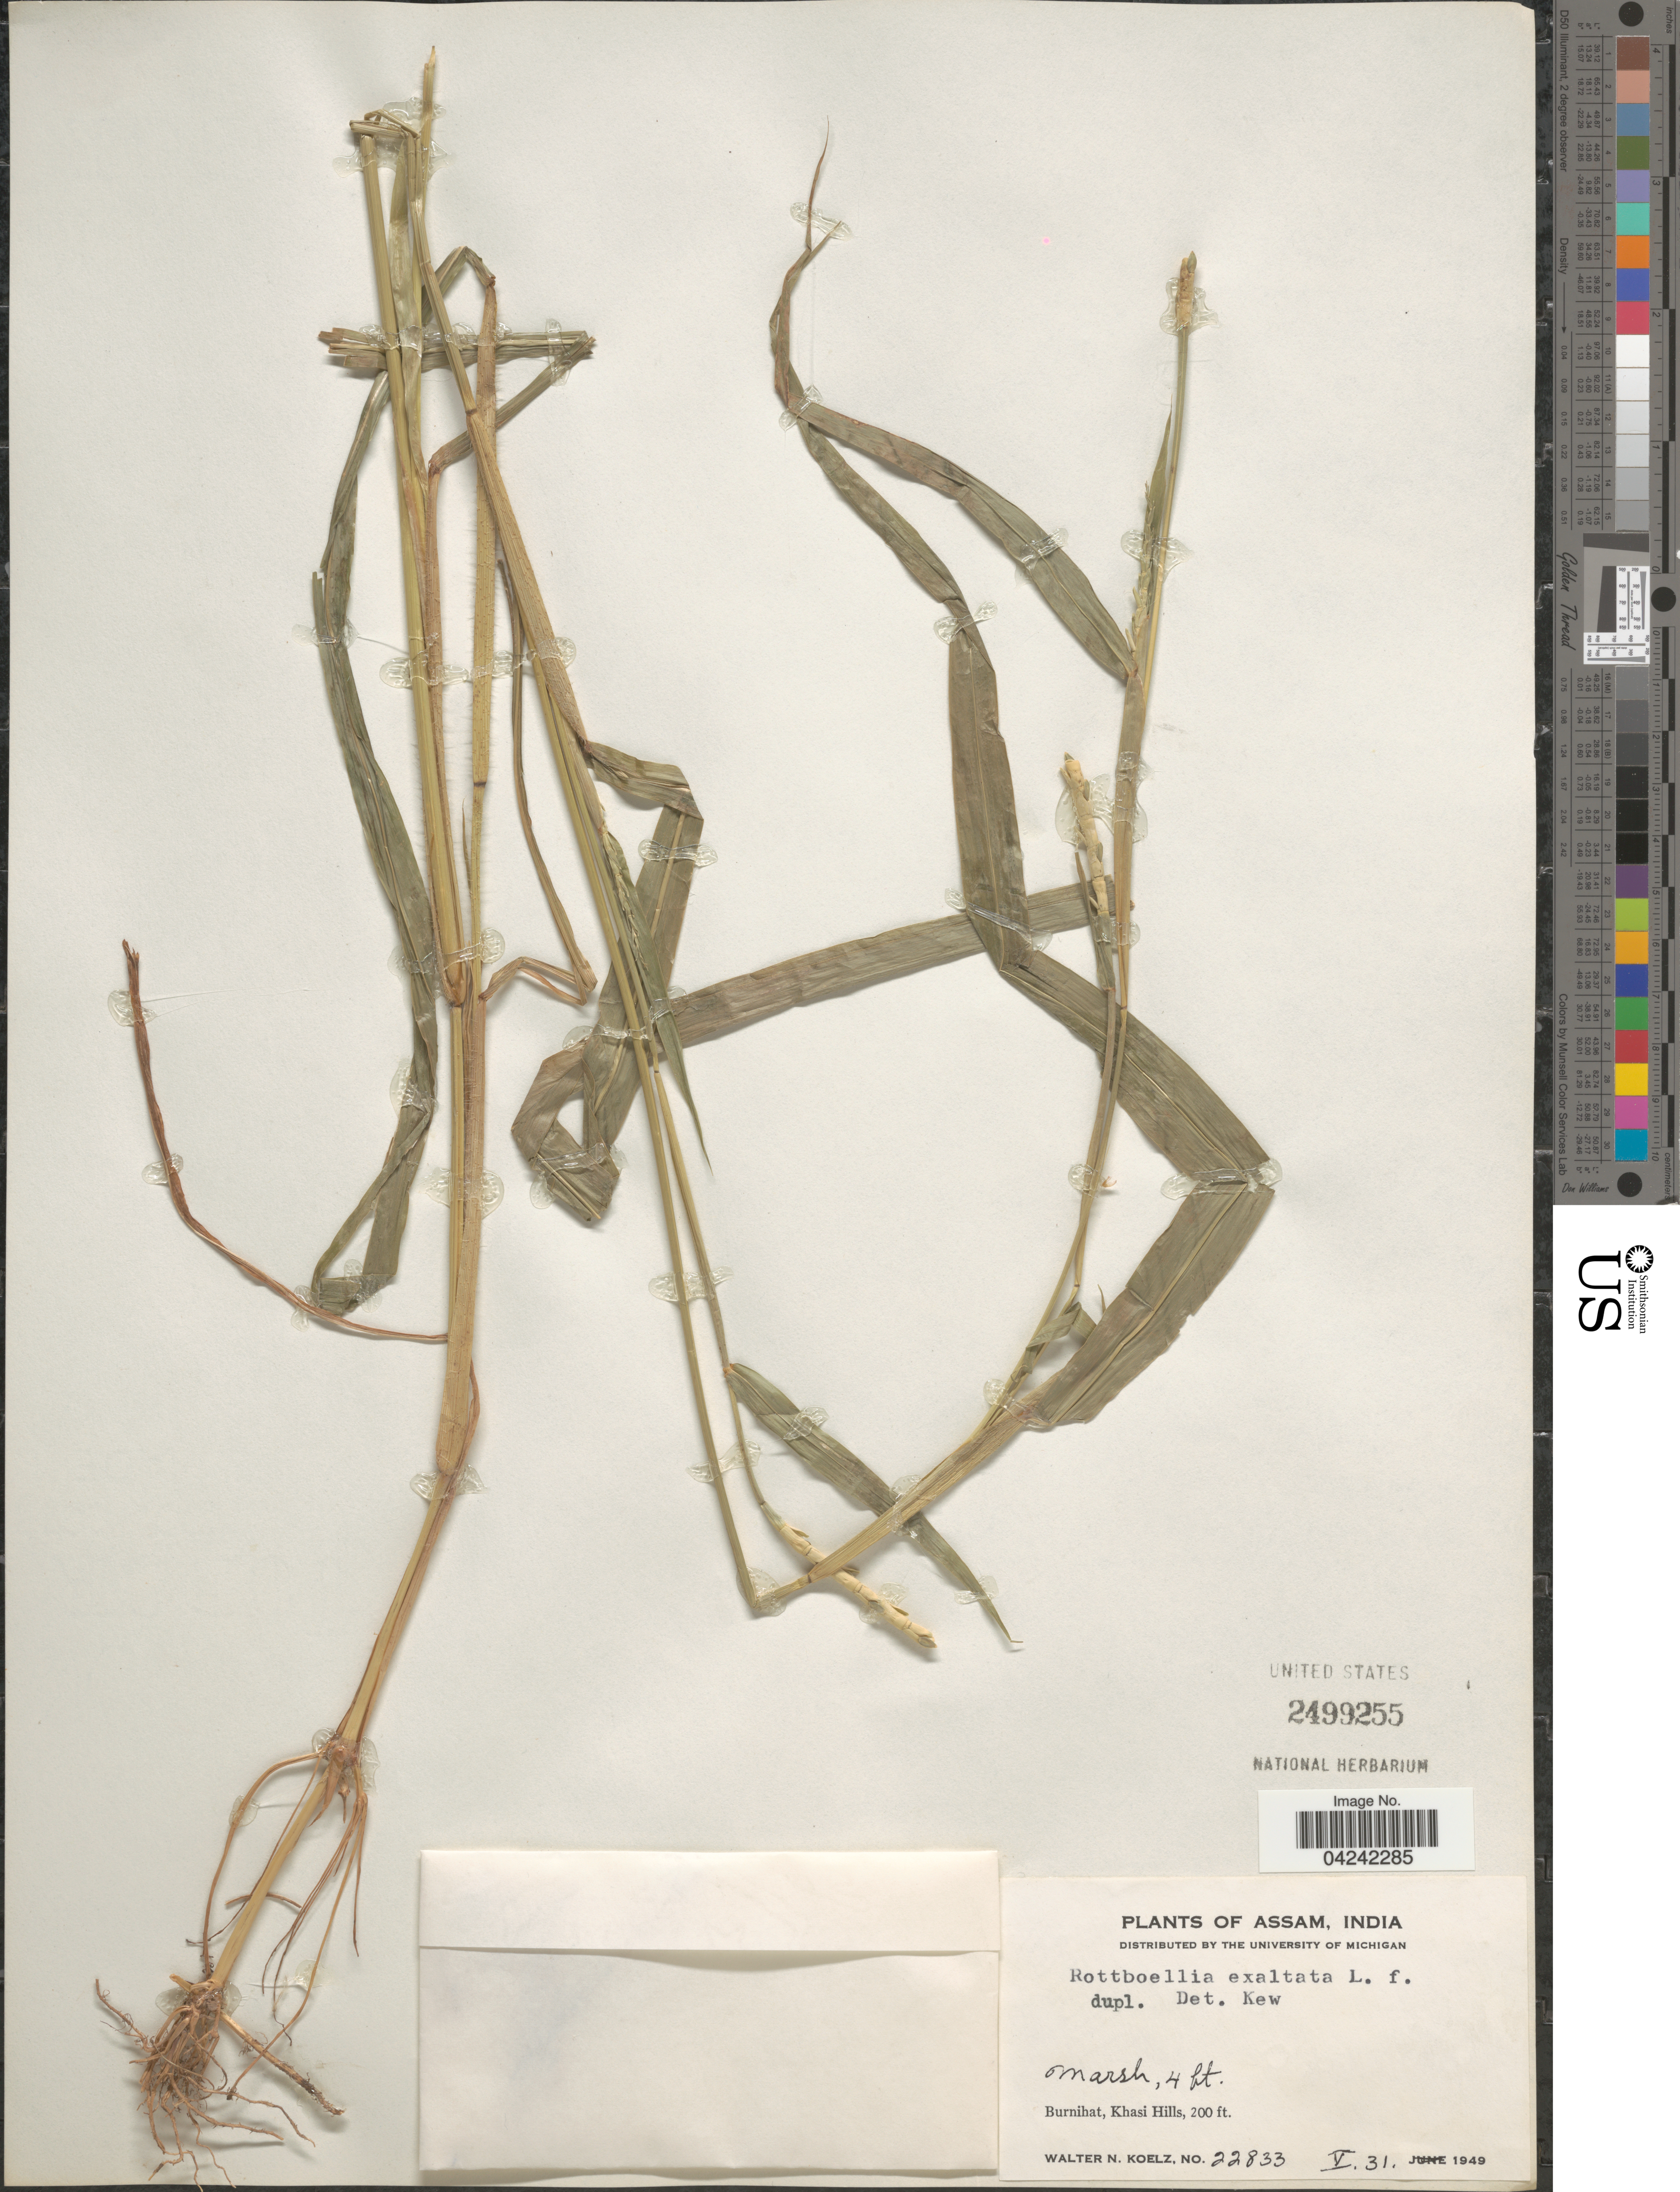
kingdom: Plantae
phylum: Tracheophyta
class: Liliopsida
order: Poales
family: Poaceae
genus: Rottboellia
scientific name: Rottboellia cochinchinensis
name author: (Lour.) Clayton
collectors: W. N. Koelz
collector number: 22833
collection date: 1949-05-31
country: India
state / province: Meghalaya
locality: Burnihat, Khasi Hills.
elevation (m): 61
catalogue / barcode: US 2499255